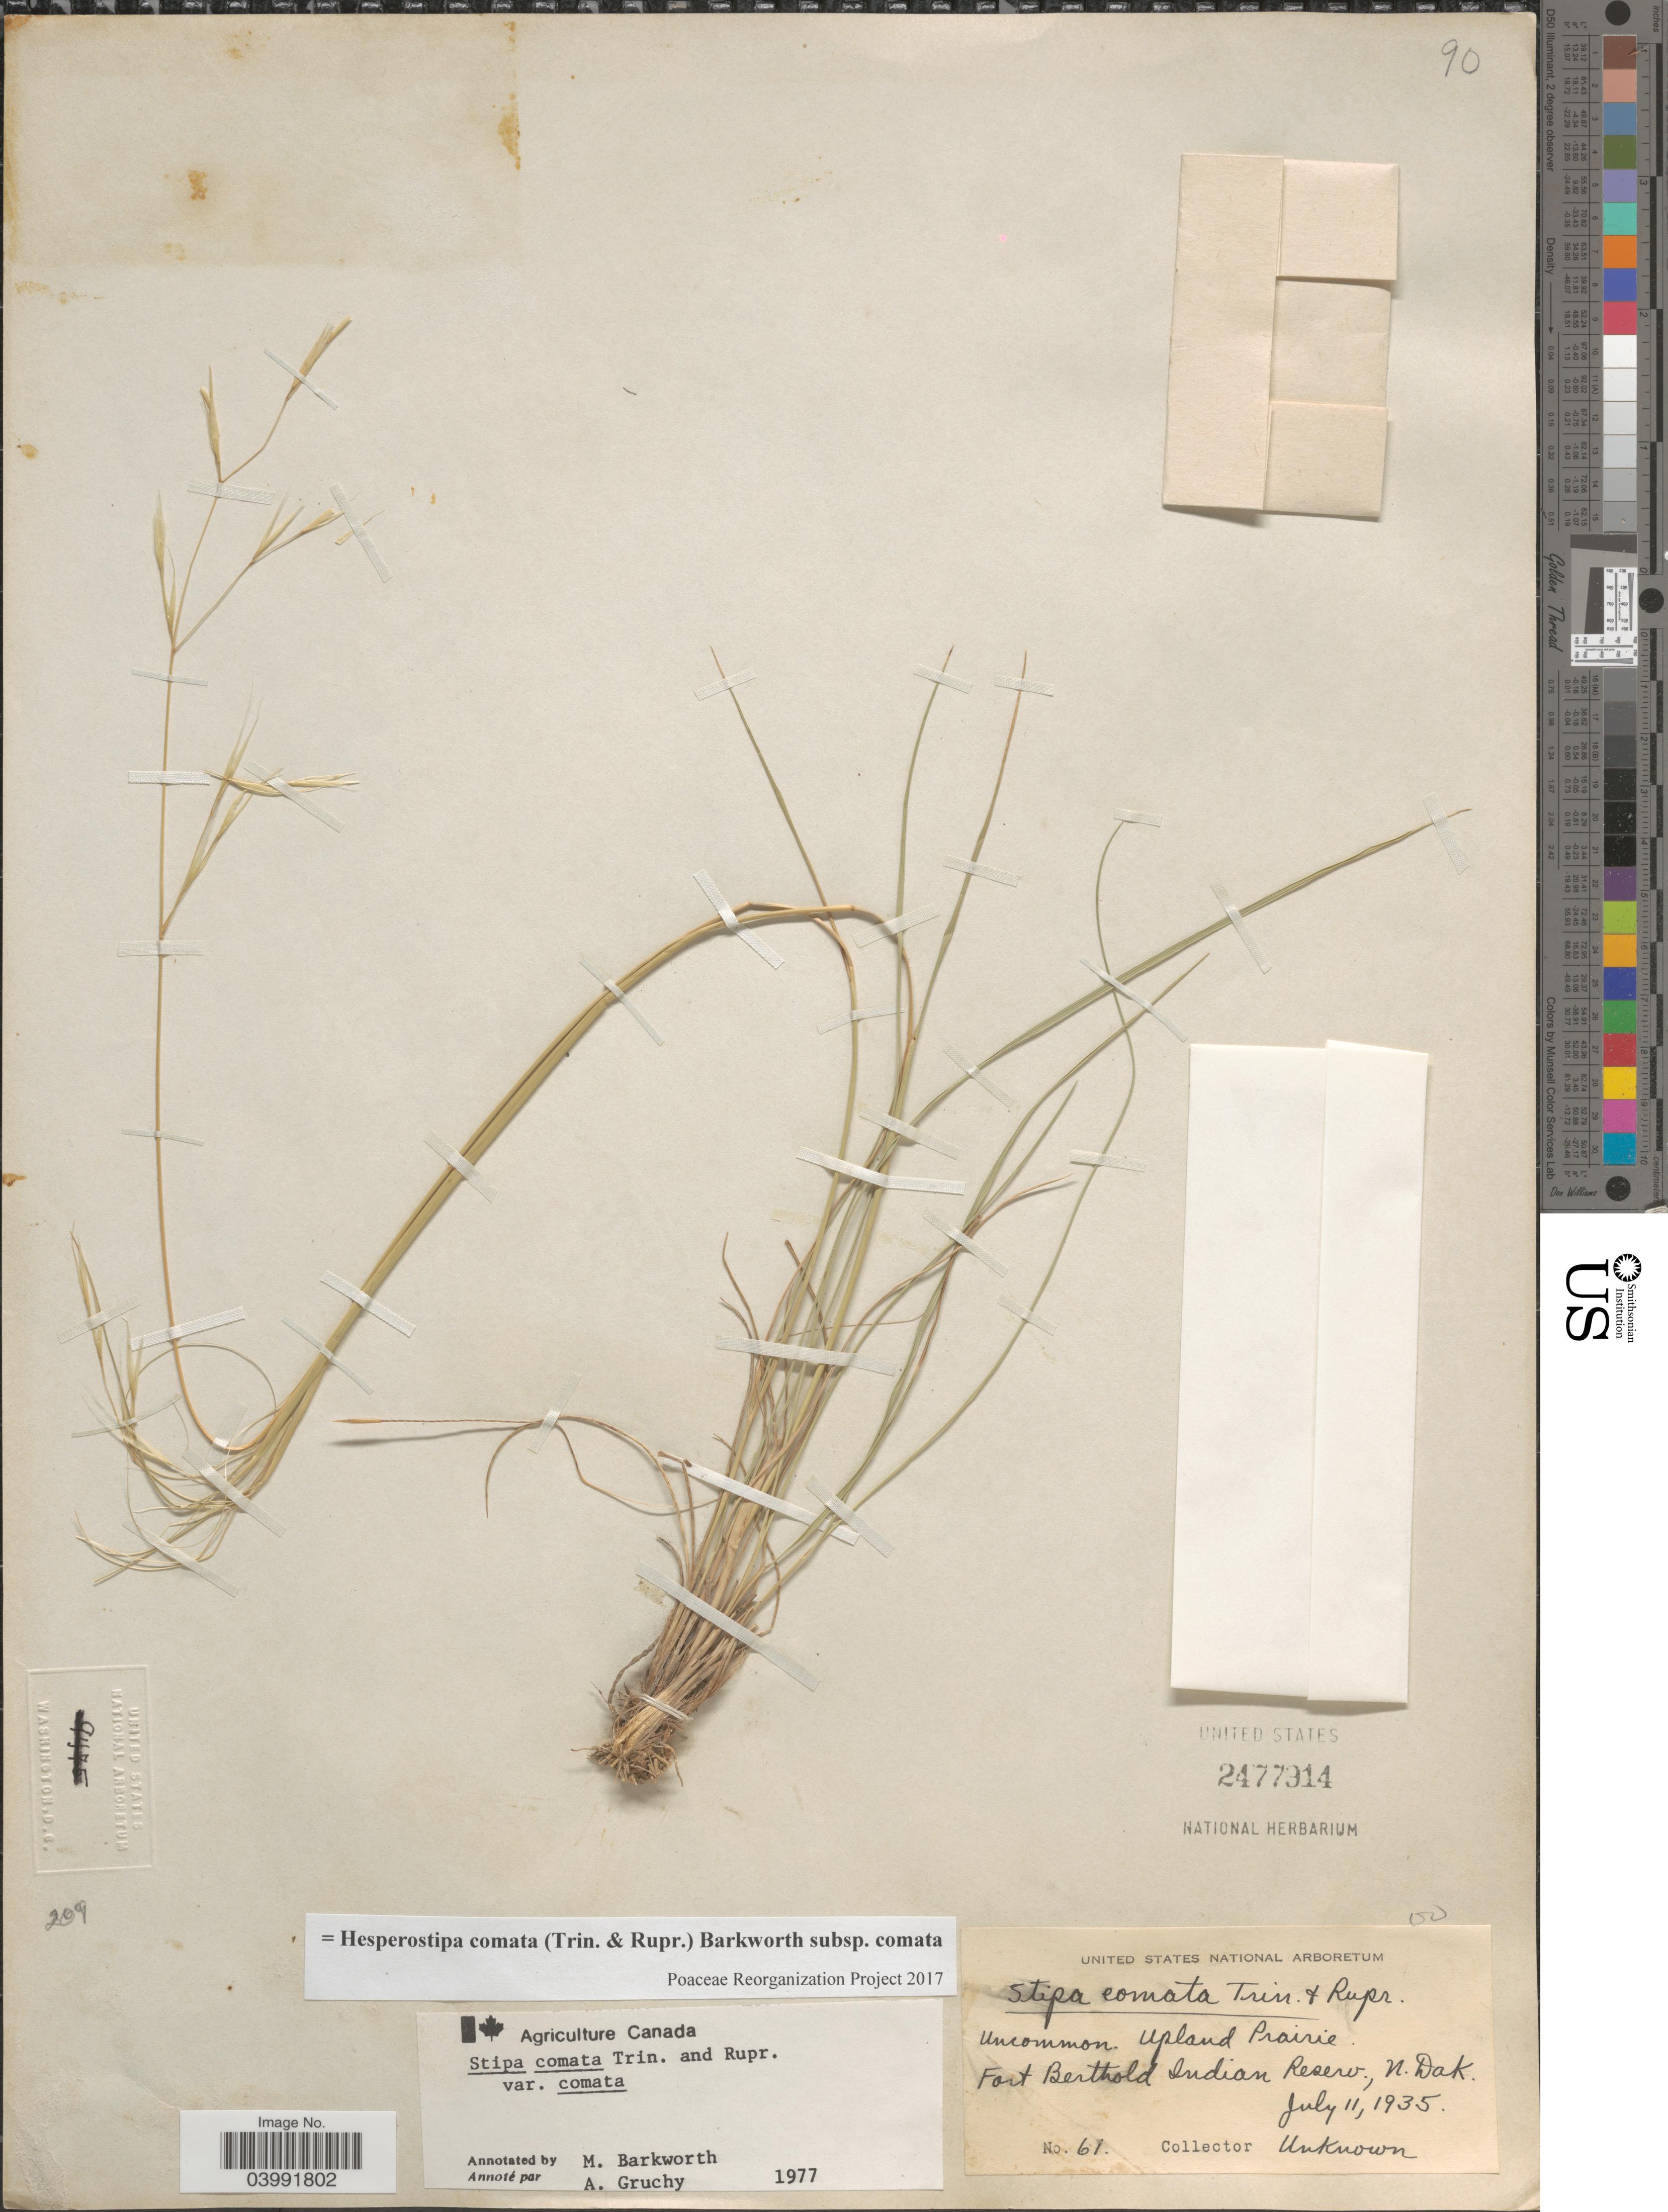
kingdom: Plantae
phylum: Tracheophyta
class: Liliopsida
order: Poales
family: Poaceae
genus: Hesperostipa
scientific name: Hesperostipa comata subsp. comata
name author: (Trin. & Rupr.) Barkworth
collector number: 61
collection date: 1935-07-11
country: United States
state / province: North Dakota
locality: Upland Prairie. Fort Berthold Indian Reserv.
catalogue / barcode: US 2477914